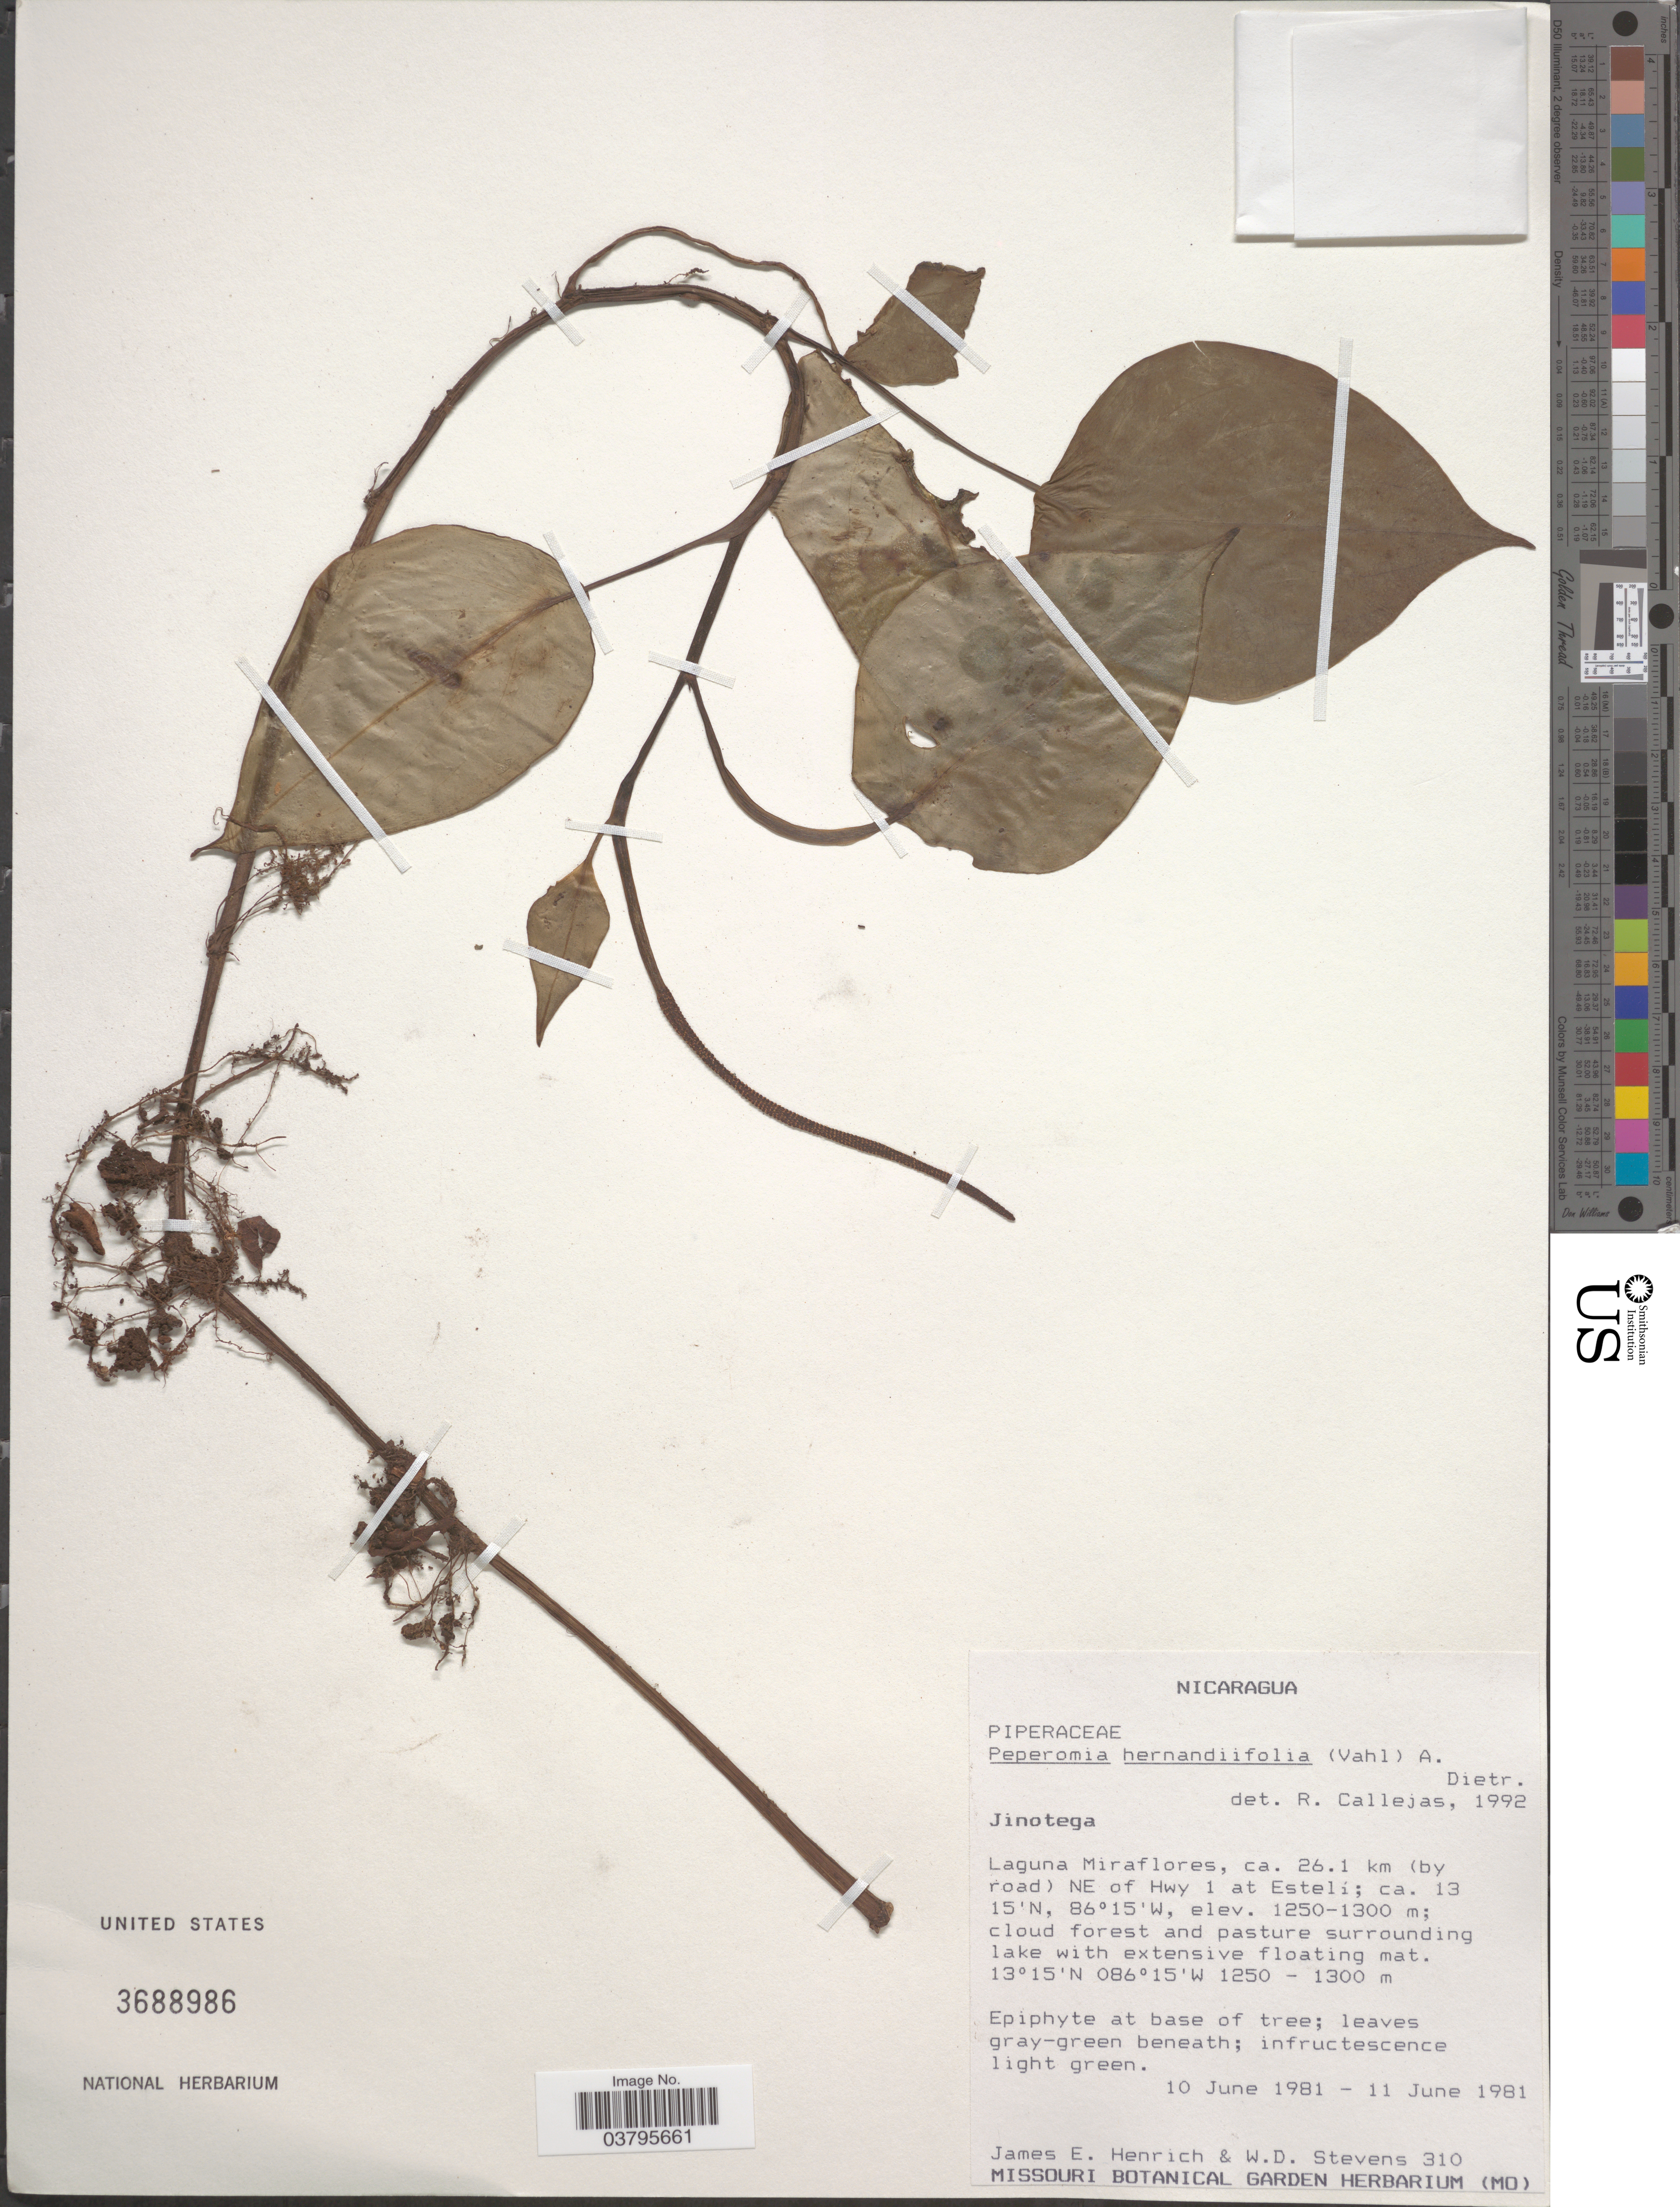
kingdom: Plantae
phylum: Tracheophyta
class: Magnoliopsida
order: Piperales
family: Piperaceae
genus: Peperomia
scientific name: Peperomia hernandiifolia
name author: (Vahl) A. Dietr.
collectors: J. E. Henrich & W. D. Stevens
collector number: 310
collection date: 1981-06-10/1981-06-11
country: Nicaragua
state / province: Jinotega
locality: Laguna Miraflores, ca. 26.1 km (by road) NE of Hwy 1 at Estelí.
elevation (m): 1250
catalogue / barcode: US 3688986